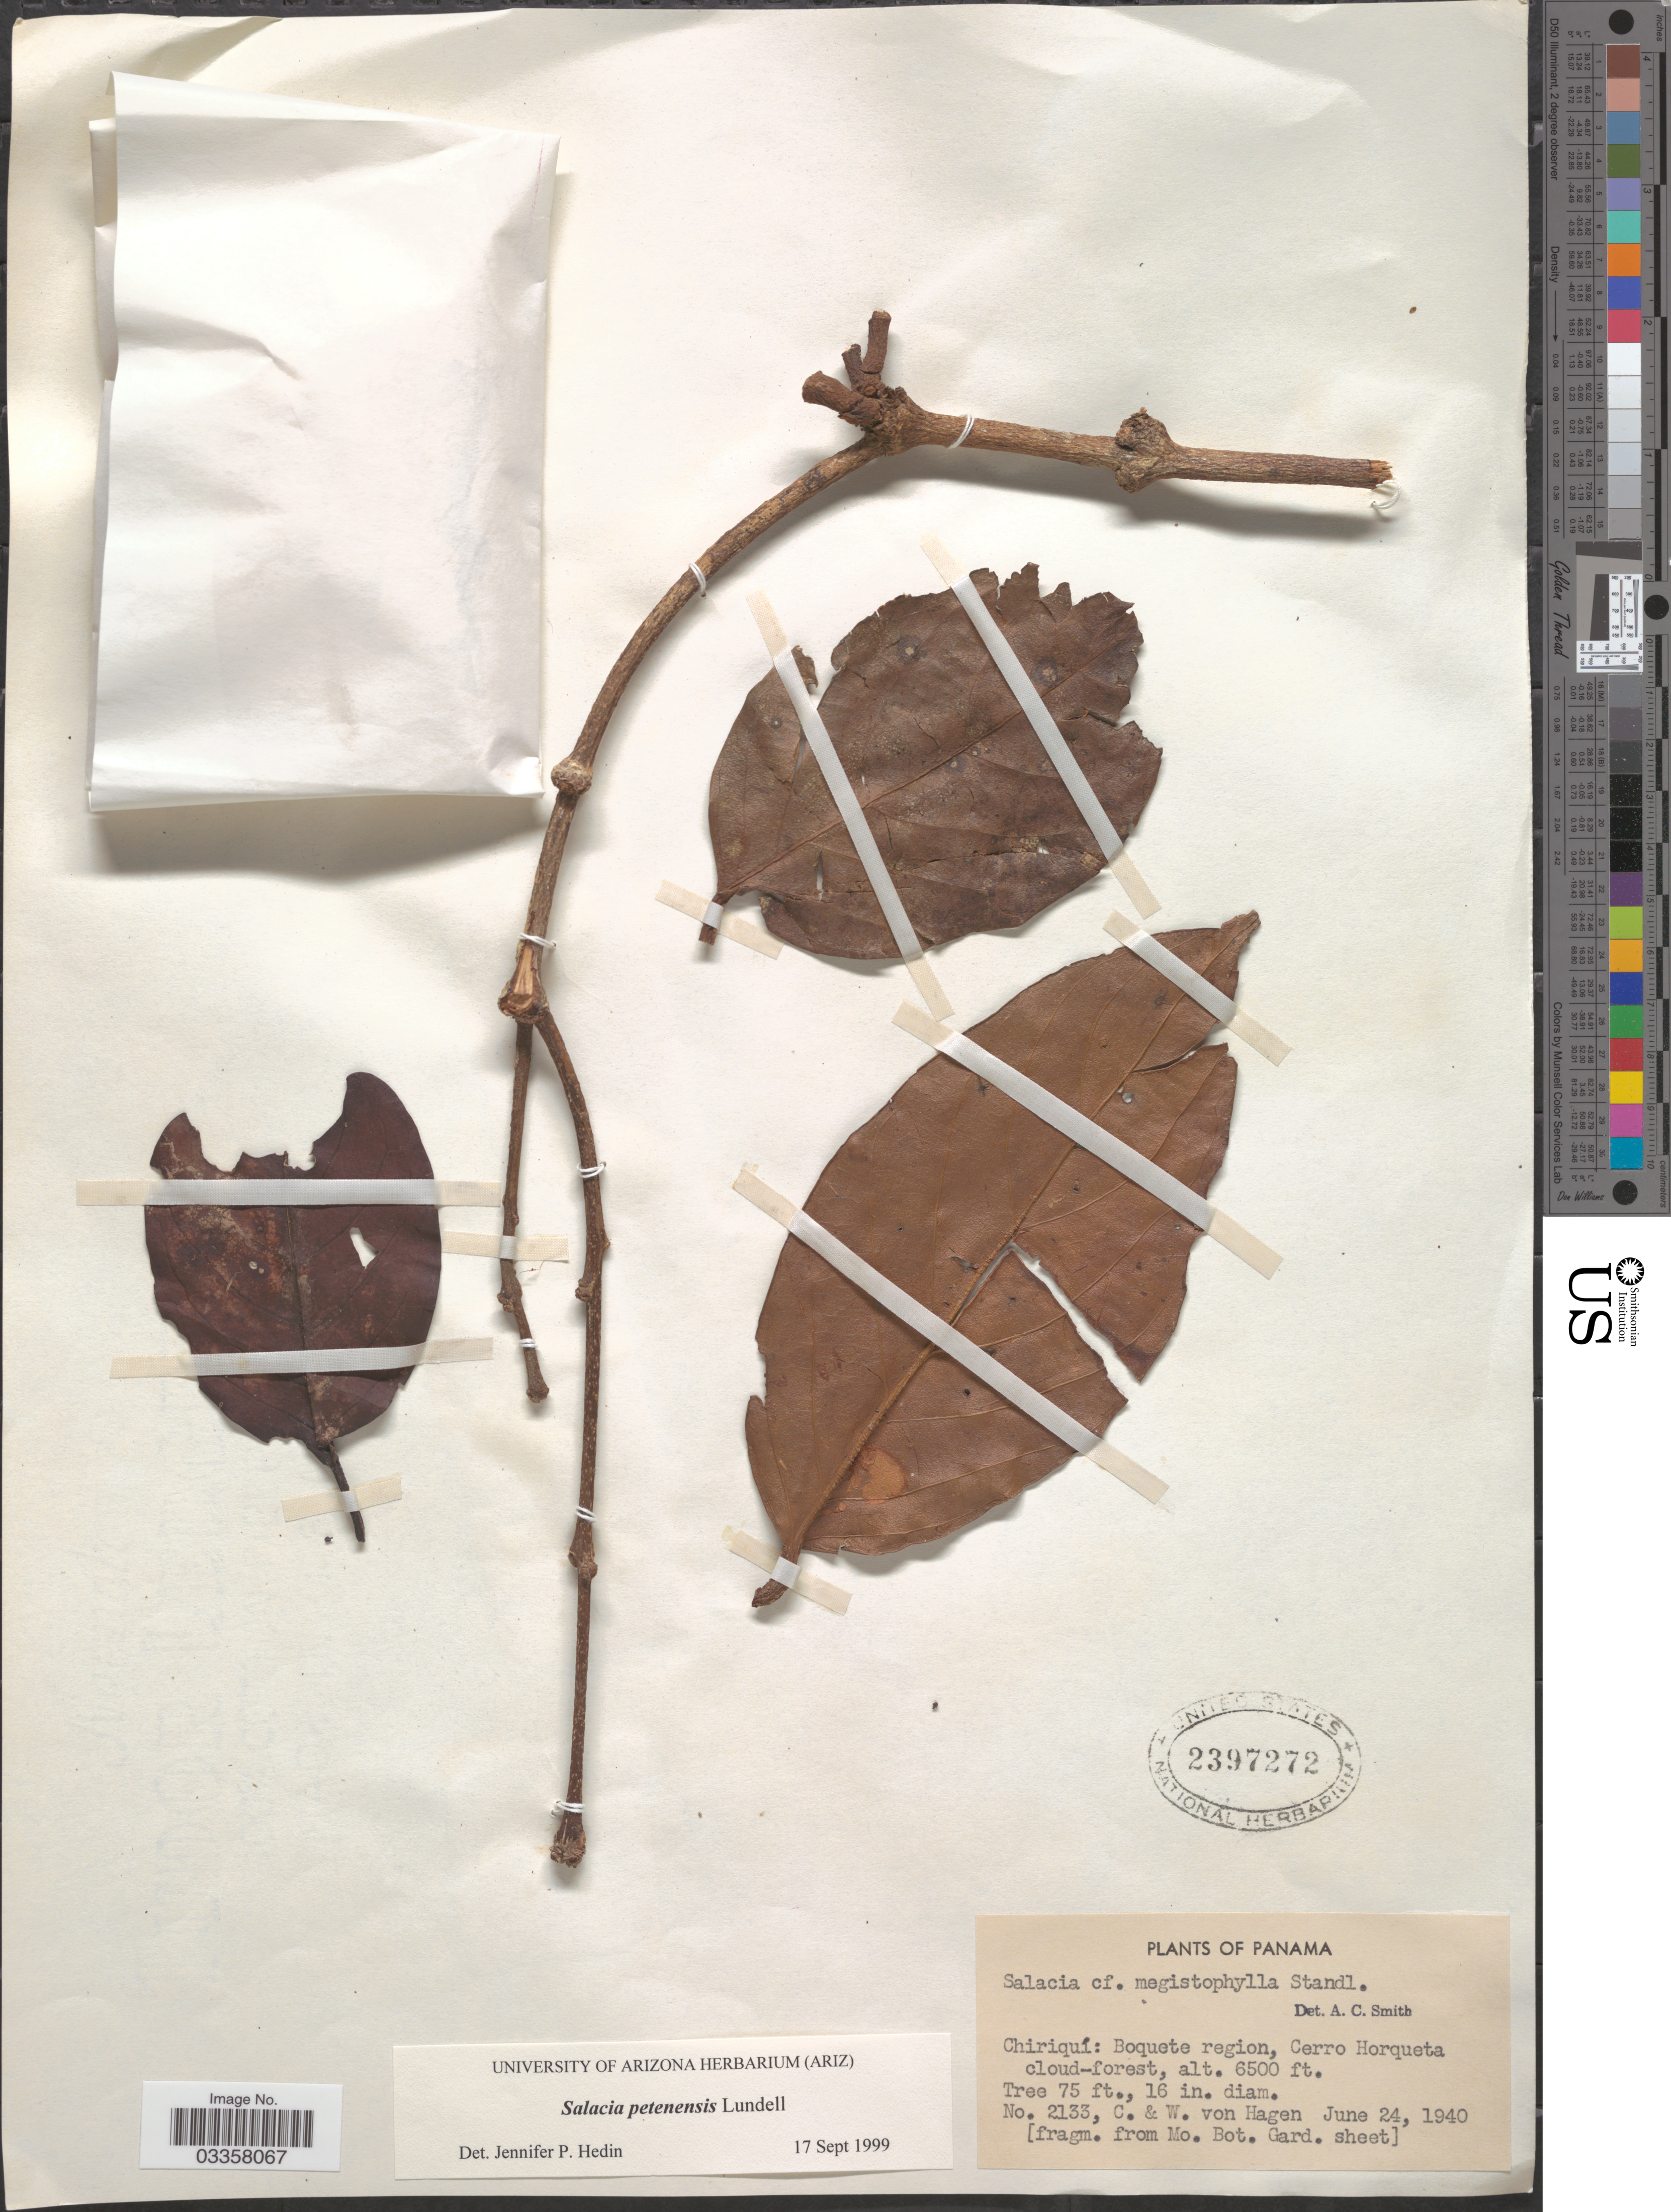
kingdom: Plantae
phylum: Tracheophyta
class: Magnoliopsida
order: Celastrales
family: Celastraceae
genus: Salacia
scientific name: Salacia petenensis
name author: Lundell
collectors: C. Hagen & W. von Hagen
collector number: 2133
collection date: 1940-06-24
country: Panama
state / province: Chiriqui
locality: Boquete region, Cerro Horqueta.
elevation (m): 1981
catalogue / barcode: US 2397272